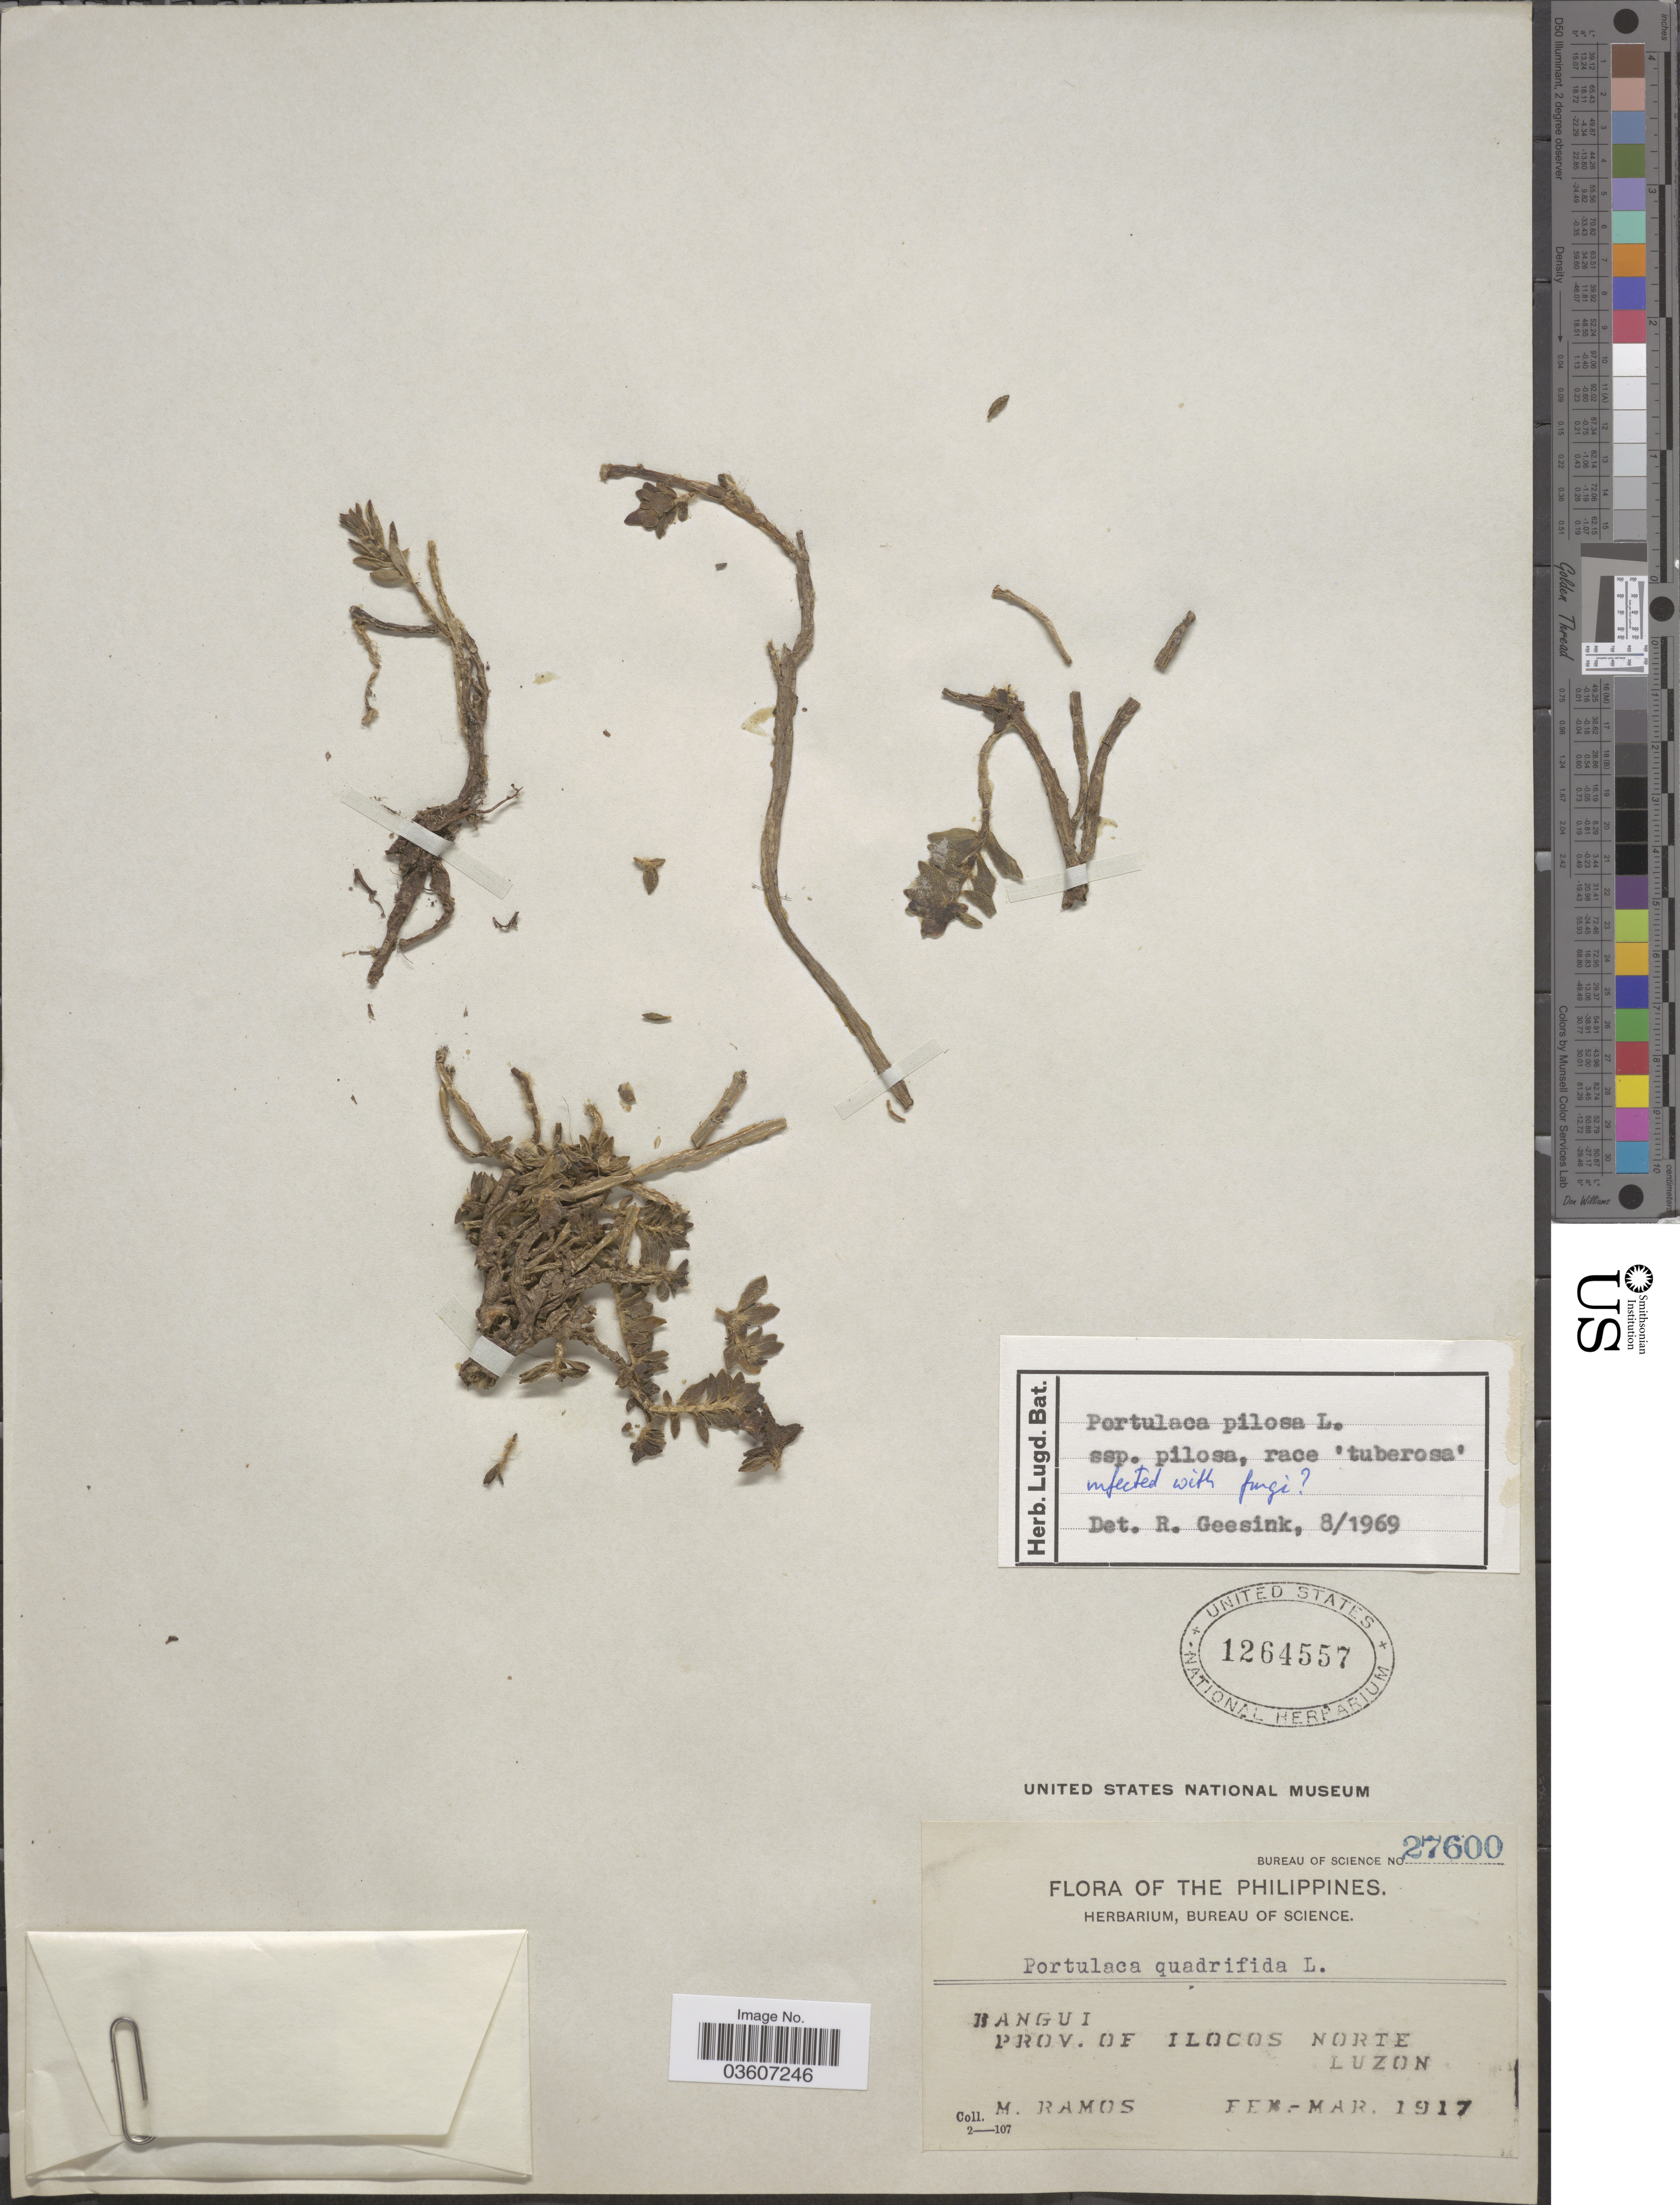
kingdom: Plantae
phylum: Tracheophyta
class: Magnoliopsida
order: Caryophyllales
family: Portulacaceae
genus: Portulaca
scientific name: Portulaca pilosa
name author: L.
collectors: M. Ramos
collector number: Bureau of Science 27600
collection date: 1917-02/1917-03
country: Philippines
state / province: Ilocos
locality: Bangui. Prov. of Ilocos Norte. Luzon.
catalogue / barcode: US 1264557